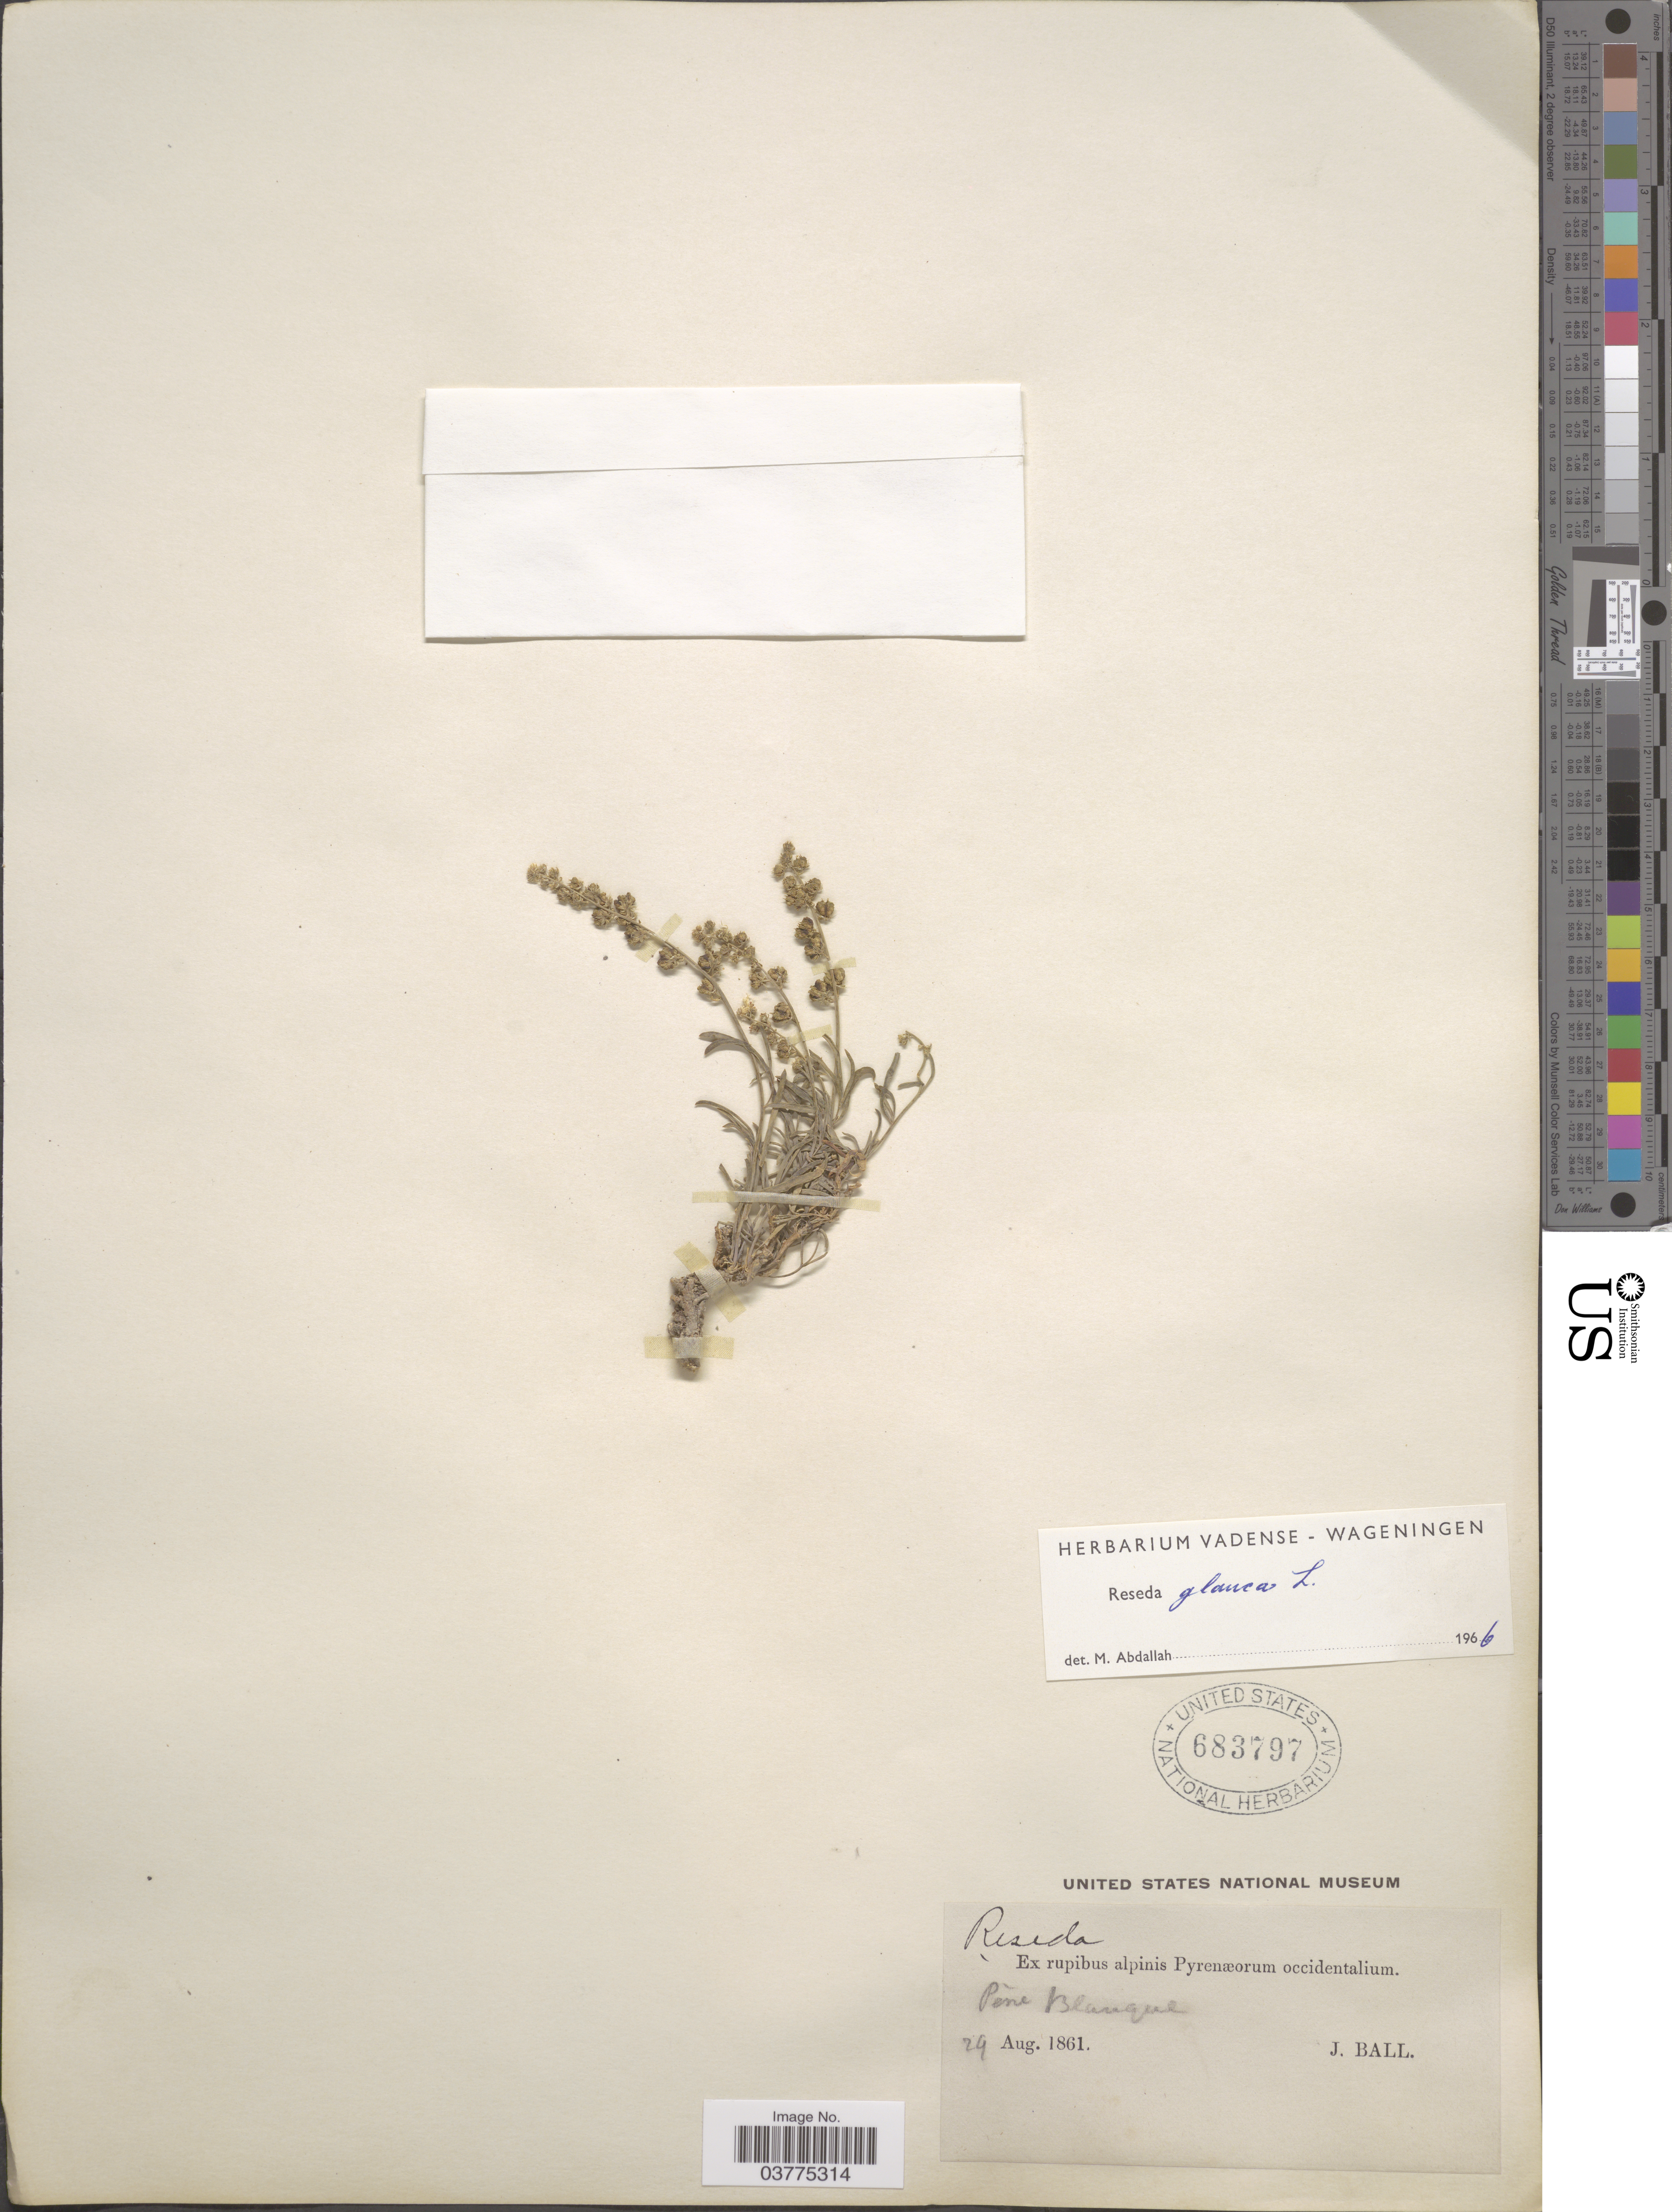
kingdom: Plantae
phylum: Tracheophyta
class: Magnoliopsida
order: Brassicales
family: Resedaceae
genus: Reseda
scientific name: Reseda glauca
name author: L.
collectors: J. Ball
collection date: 1861-08-29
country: France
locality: Ex rupibus alpinis Pyrenæorum occidentalium. Peñe Blanque.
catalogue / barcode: US 683797